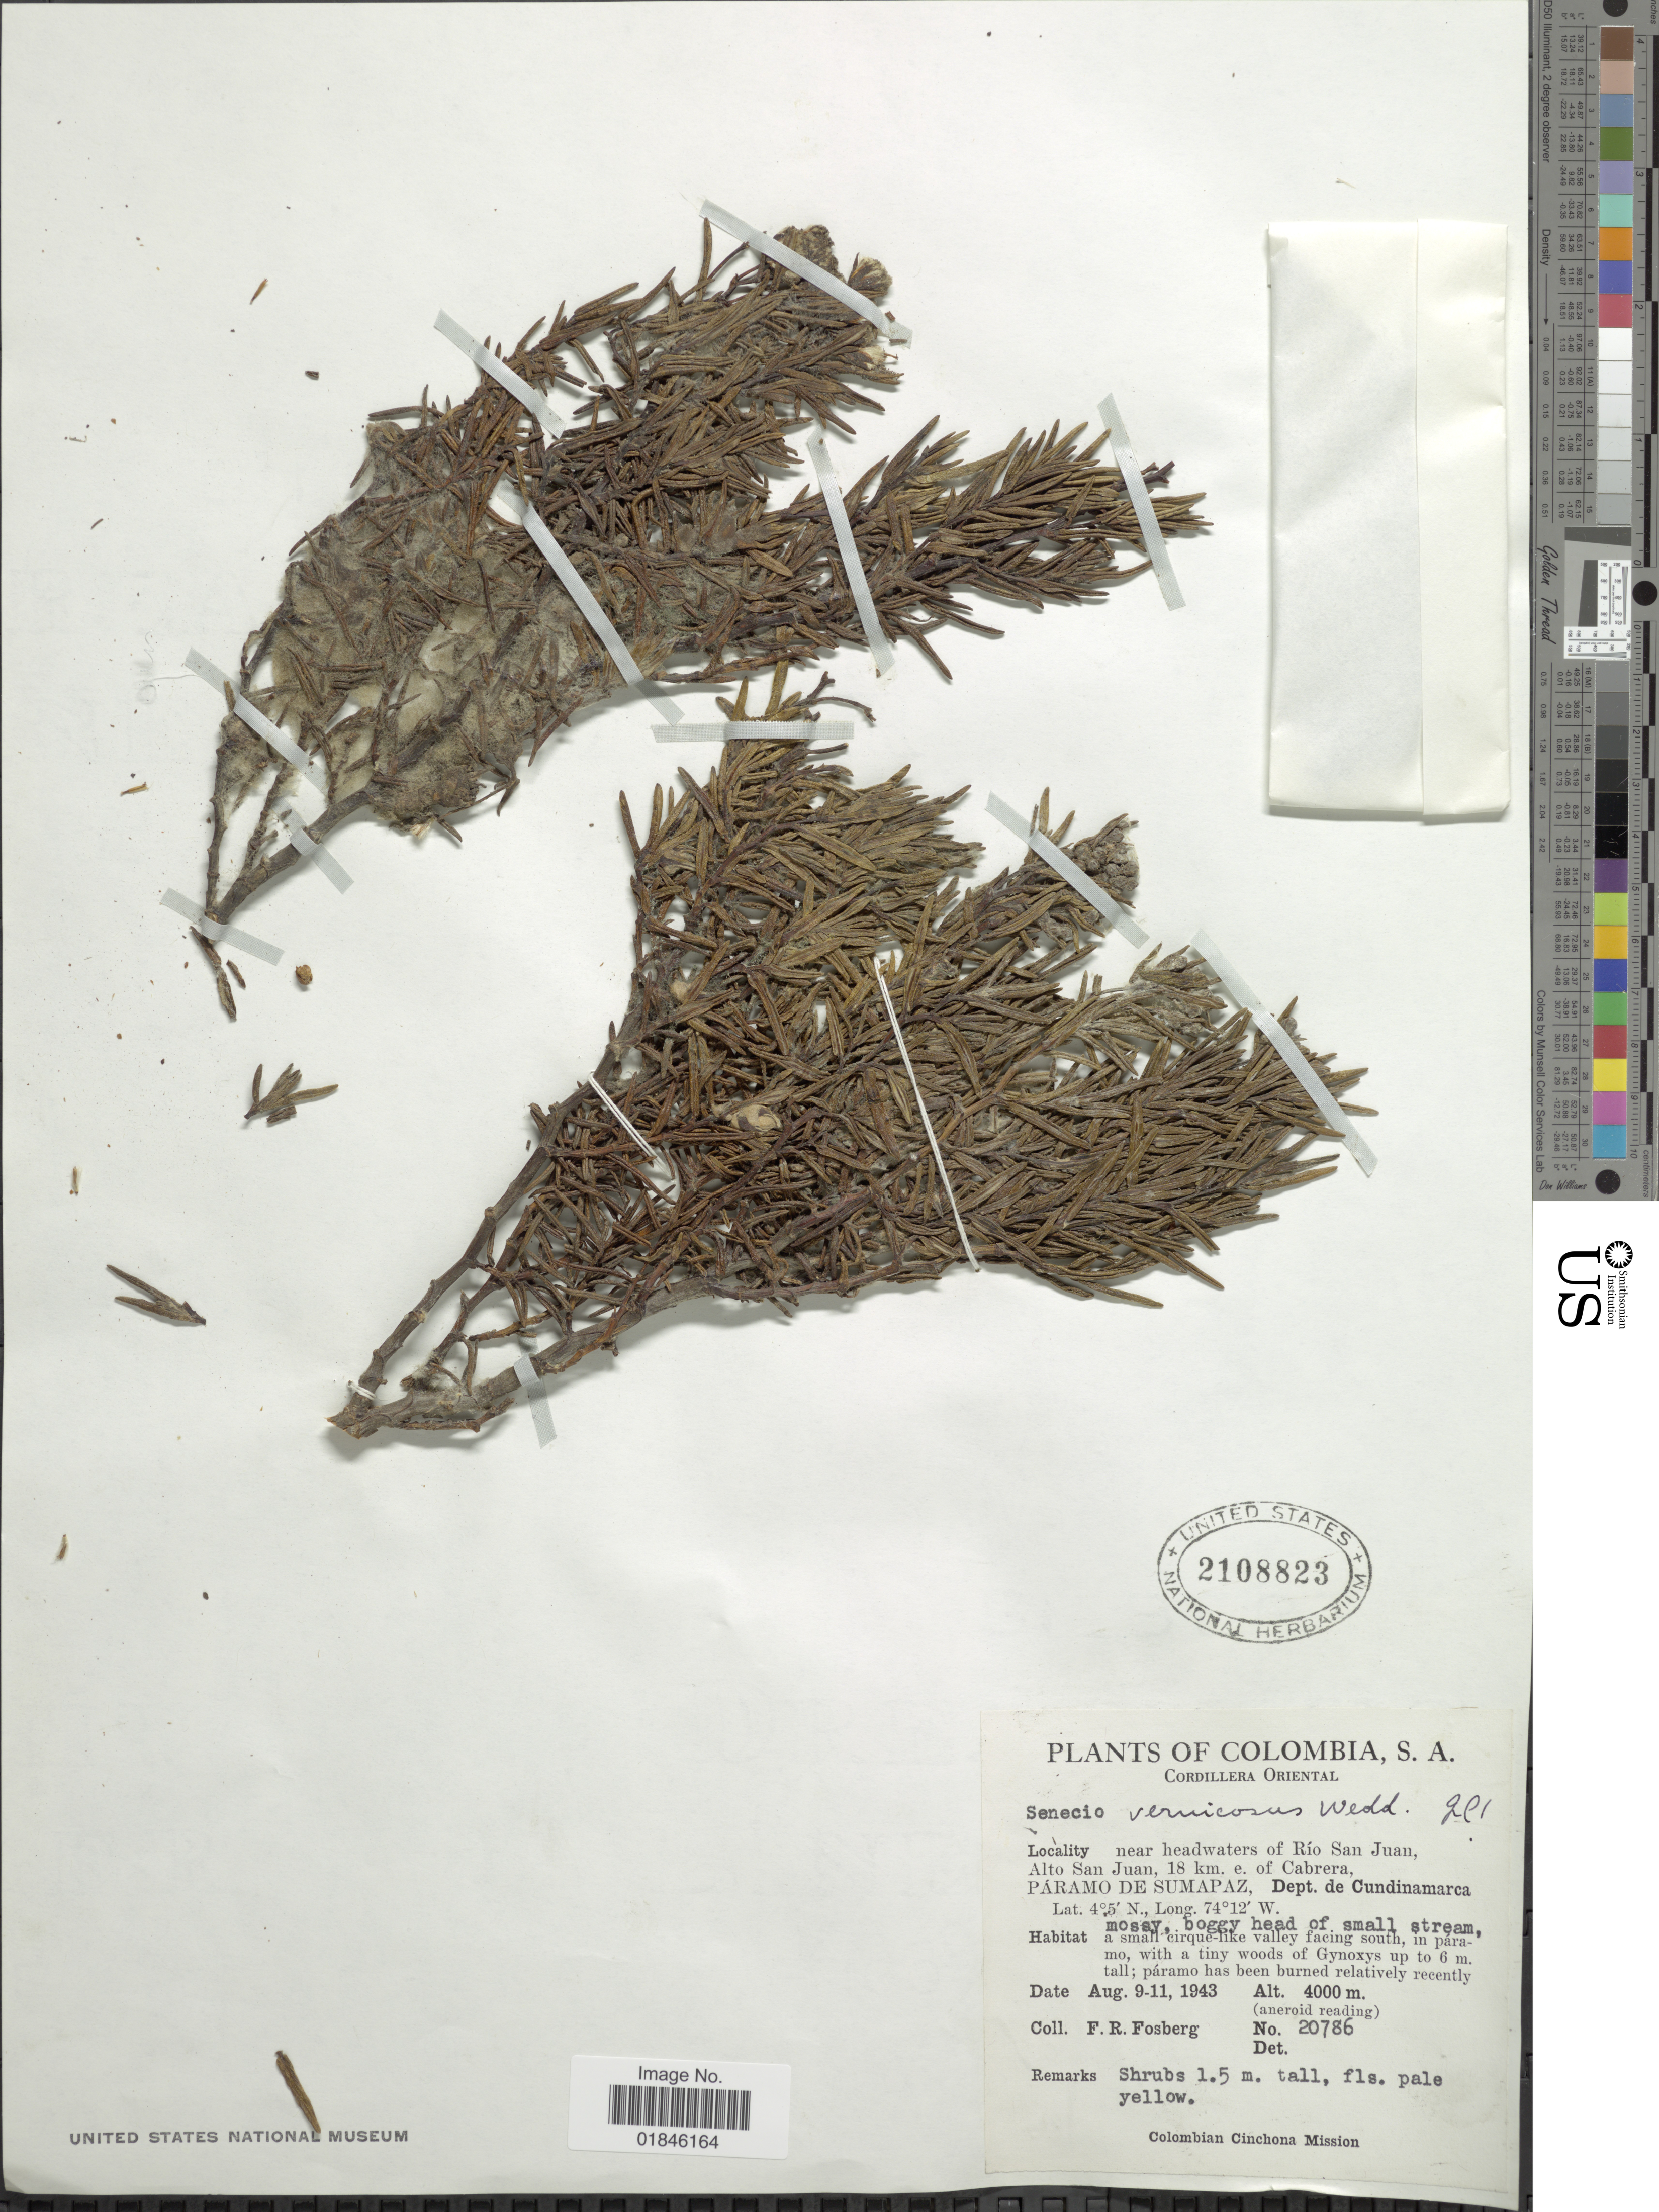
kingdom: Plantae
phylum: Tracheophyta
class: Magnoliopsida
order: Asterales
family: Asteraceae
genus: Pentacalia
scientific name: Pentacalia vernicosa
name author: (Sch. Bip. ex Wedd.) Cuatrec.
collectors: F. R. Fosberg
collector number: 20786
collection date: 1943-08-09/1943-08-11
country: Colombia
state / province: Cundinamarca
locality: Cordillera Oriental. Near headwaters of Río San Juan, Alto San Juan, 18 km. e. of Cabrera. Páramo de Sumapaz, Dept. de Cundinamarca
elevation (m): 4000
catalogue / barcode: US 2108823